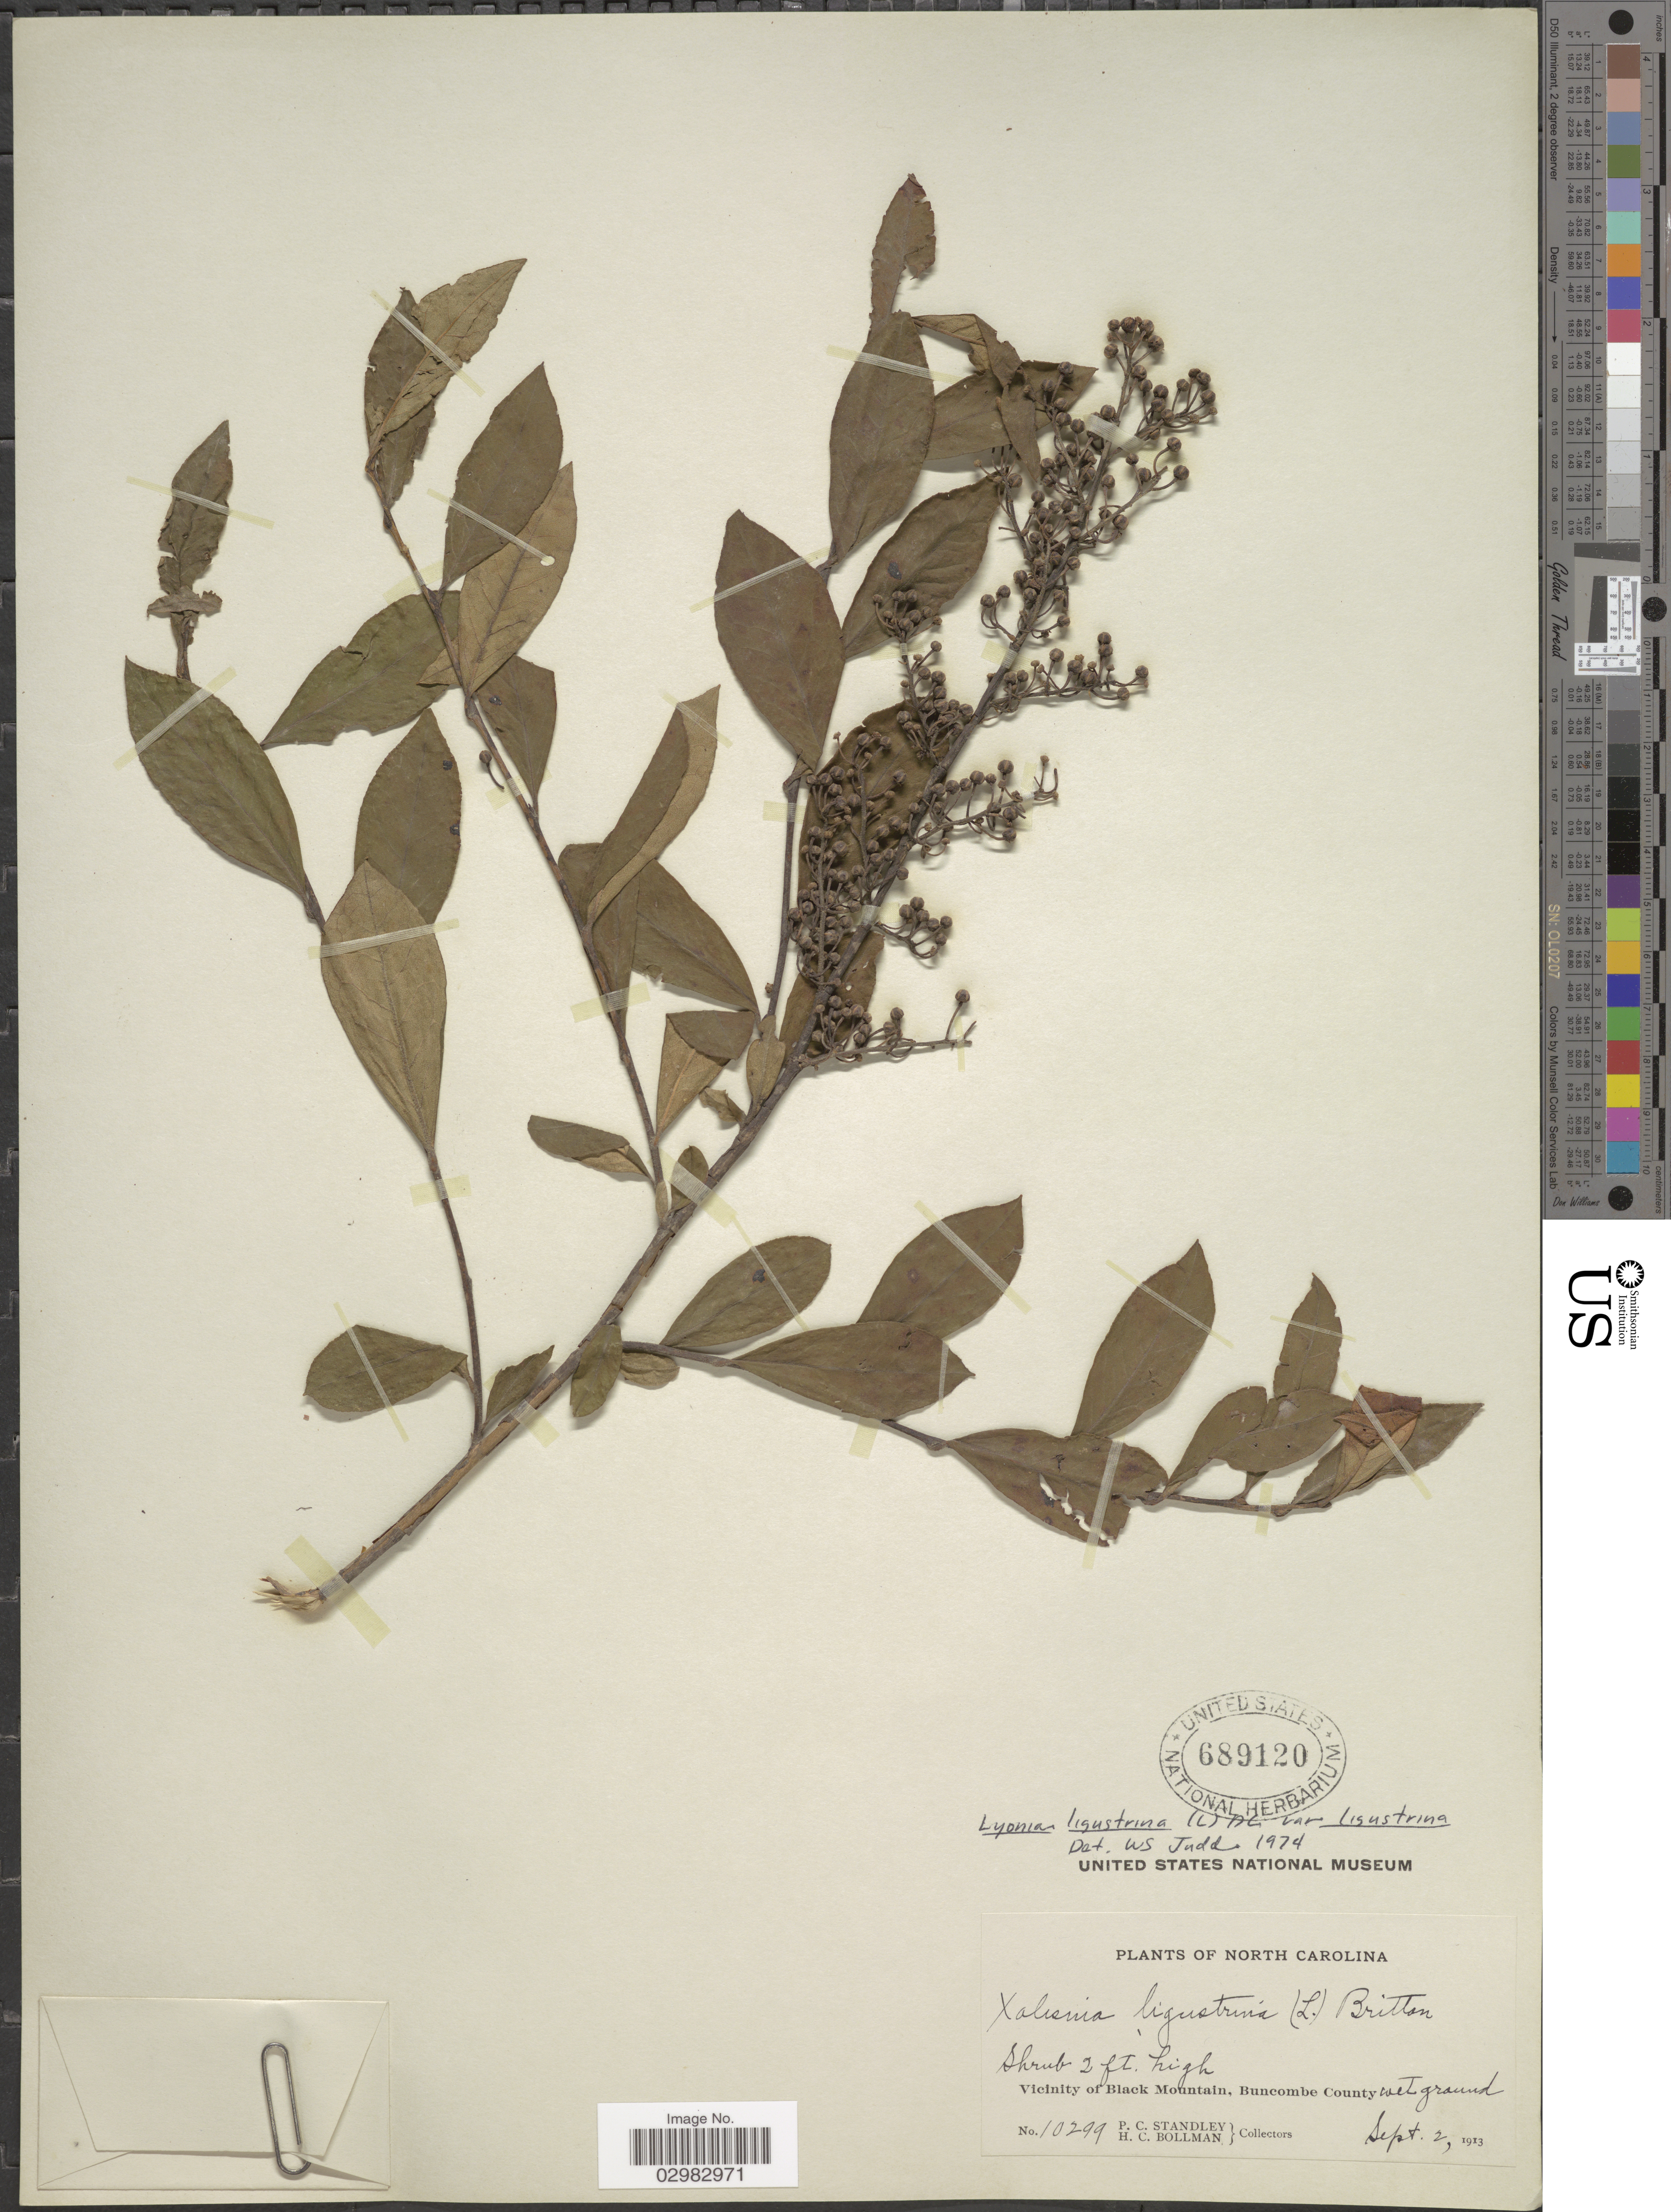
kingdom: Plantae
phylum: Tracheophyta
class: Magnoliopsida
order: Ericales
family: Ericaceae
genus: Lyonia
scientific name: Lyonia ligustrina var. ligustrina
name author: (L.) DC.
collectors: P. C. Standley & H. C. Bollman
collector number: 10299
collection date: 1913-09-02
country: United States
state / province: North Carolina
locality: Vicinity of Black Mountain, Buncombe County.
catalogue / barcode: US 689120